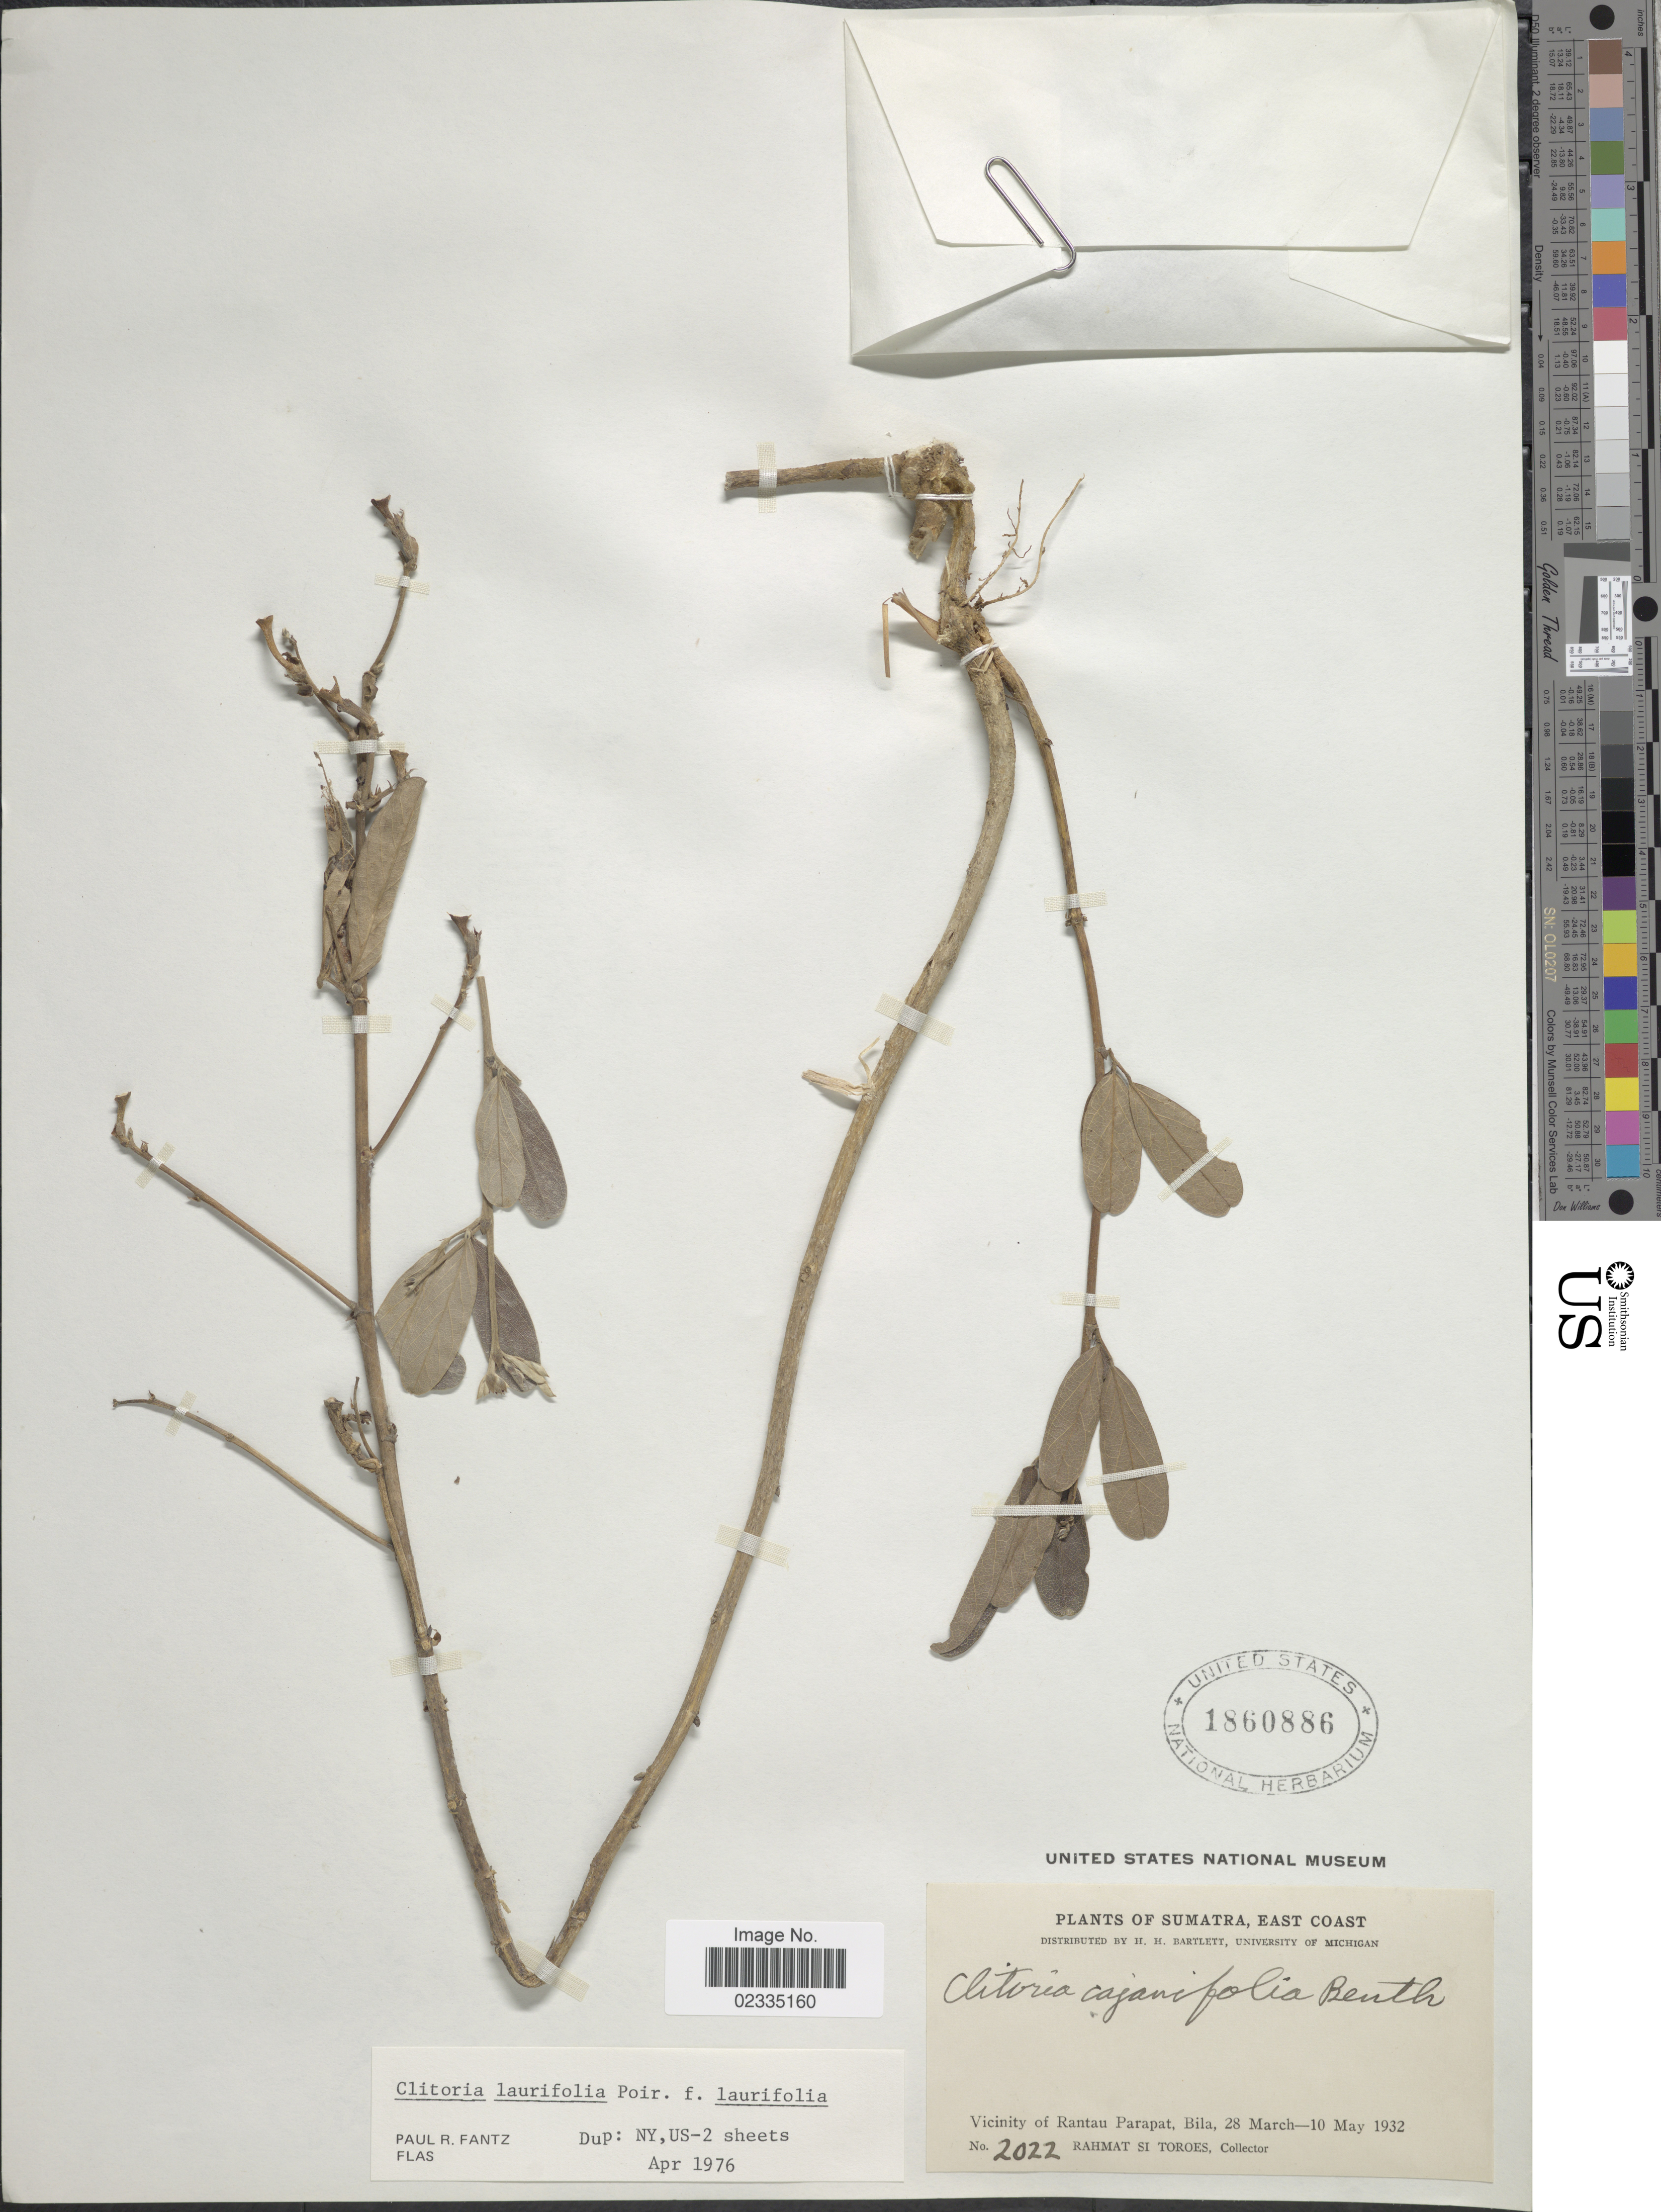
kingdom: Plantae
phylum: Tracheophyta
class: Magnoliopsida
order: Fabales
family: Fabaceae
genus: Clitoria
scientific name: Clitoria cajanifolia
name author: Benth.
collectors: Rahmat Si Boeea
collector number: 2022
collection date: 1932-03-28/1932-05-10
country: Indonesia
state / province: Sumatra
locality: East Coast, Vicinity of Rantau Parapat, Bila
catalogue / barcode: US 1860886